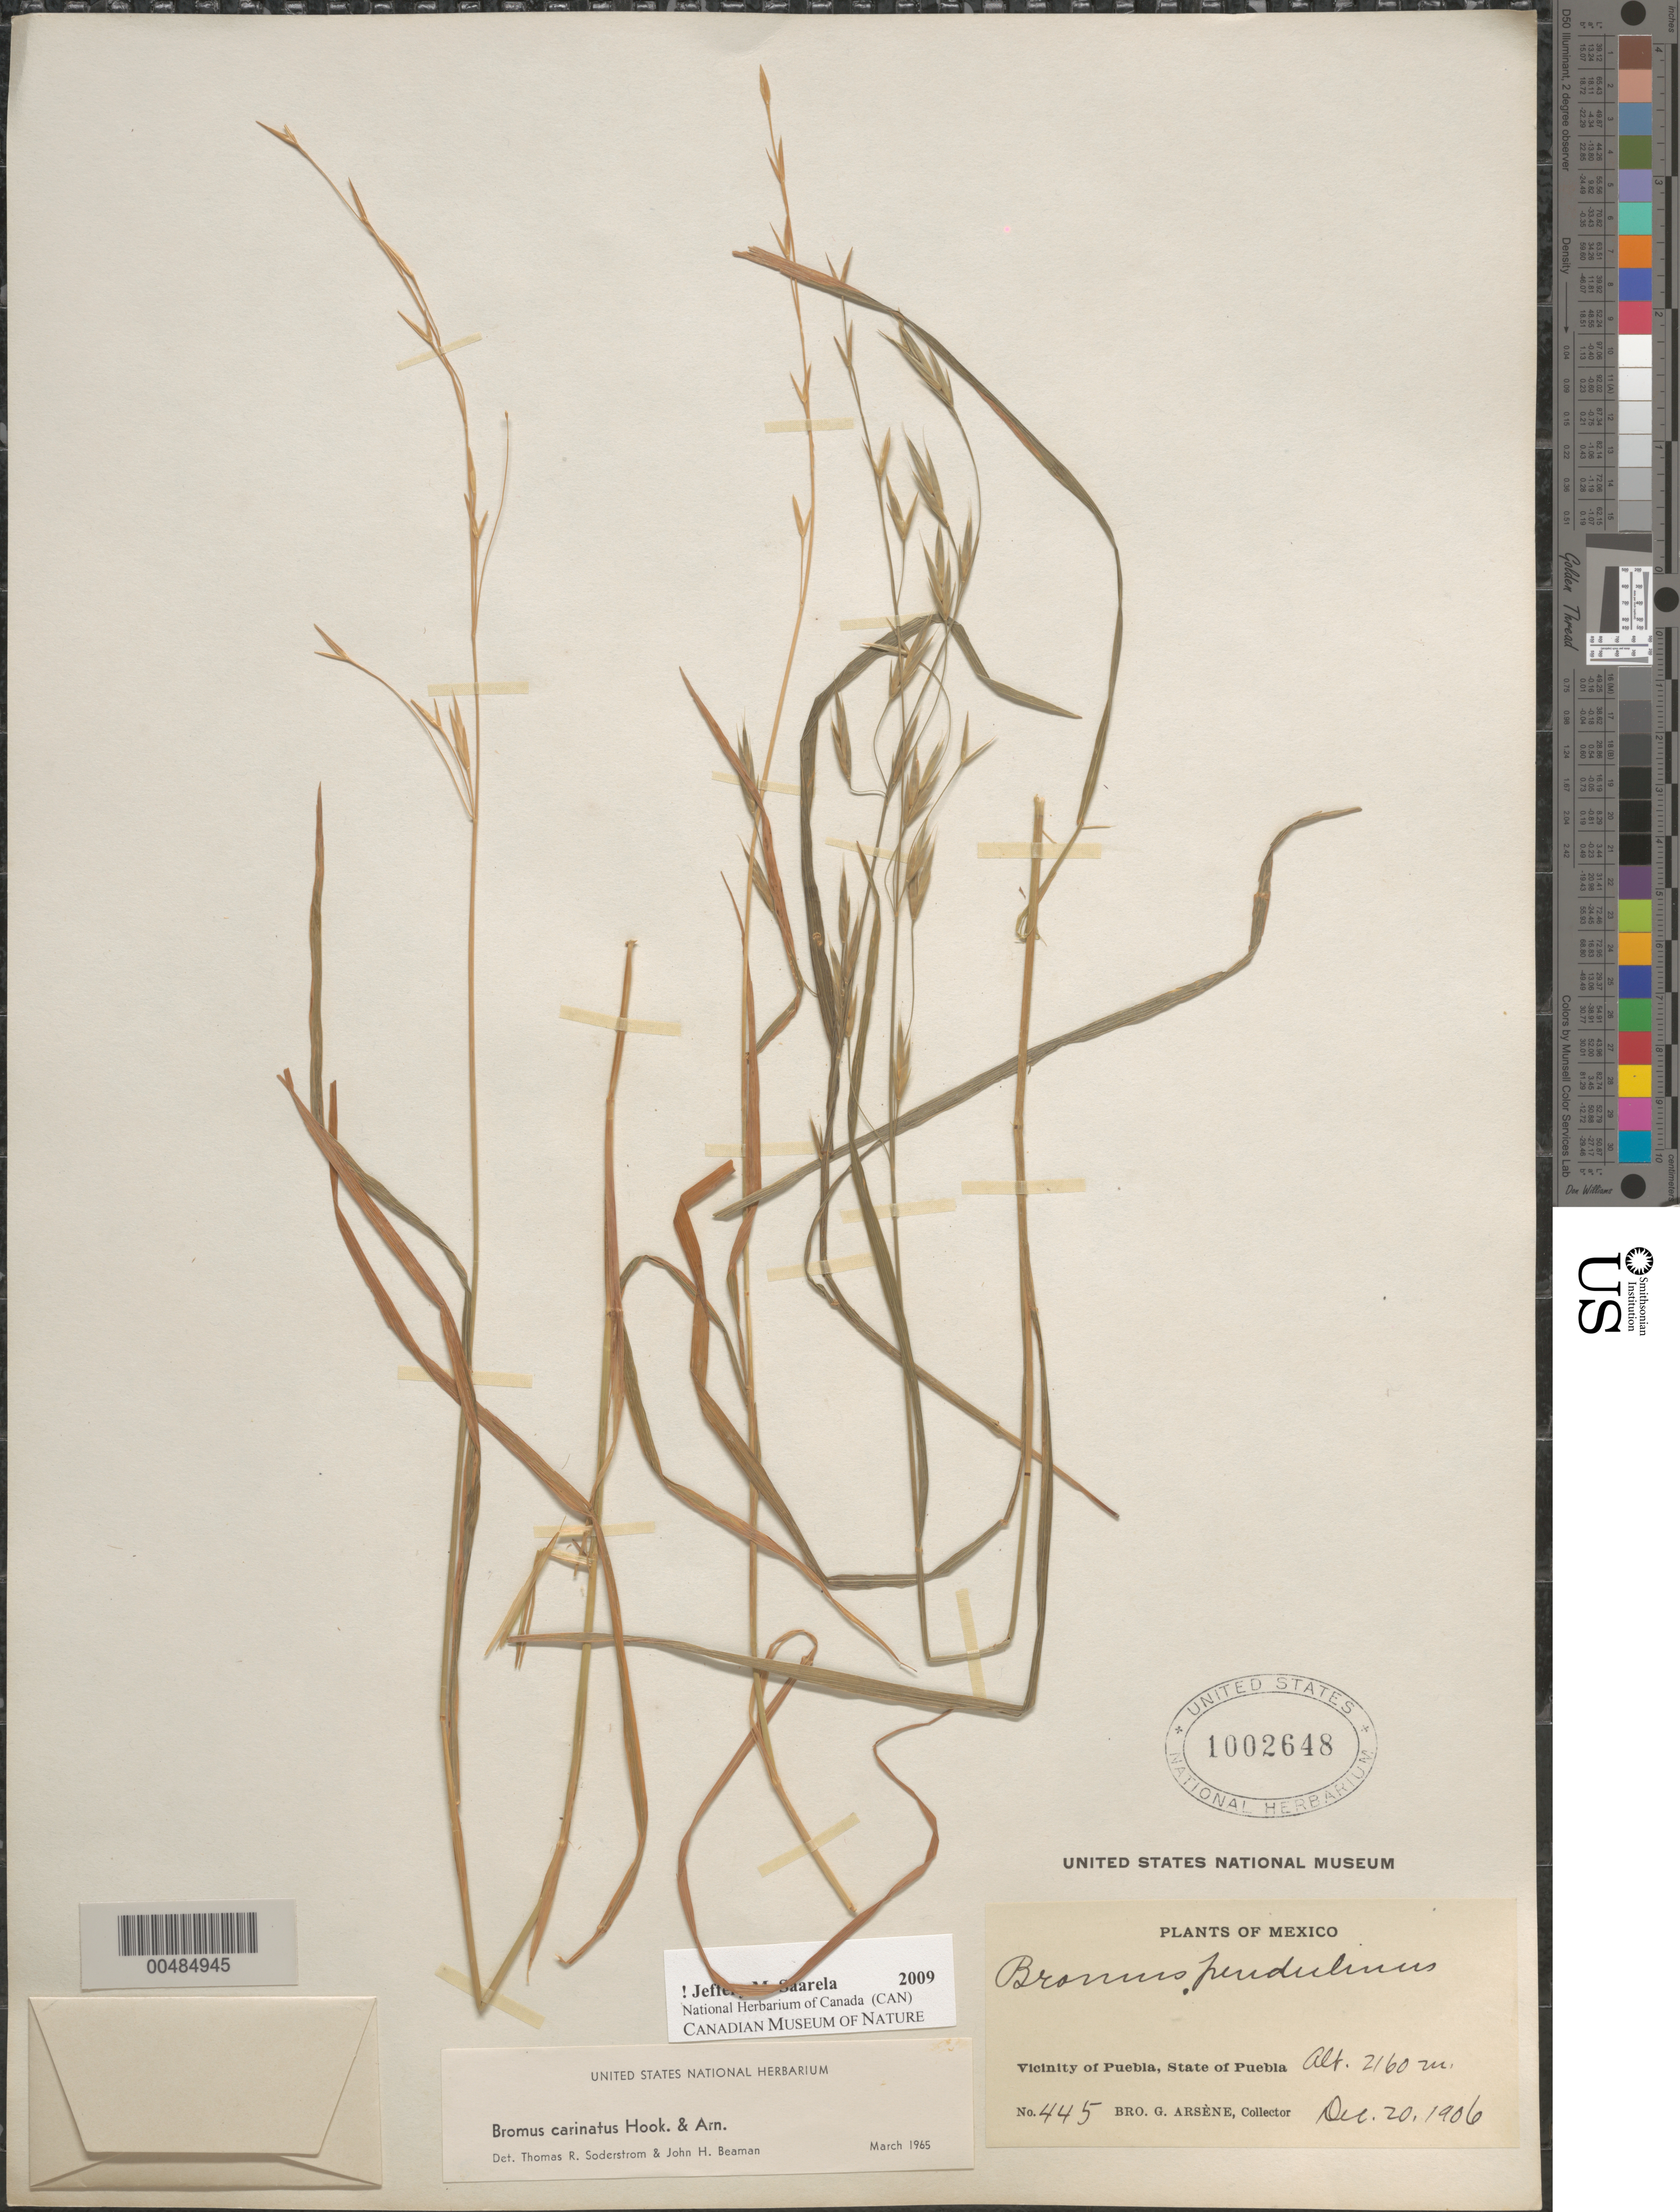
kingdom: Plantae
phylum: Tracheophyta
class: Liliopsida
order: Poales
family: Poaceae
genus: Bromus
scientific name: Bromus carinatus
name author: Hook. & Arn.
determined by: Soderstrom, T. R.; Beaman, J. H.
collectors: Bro. G. Arsène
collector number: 445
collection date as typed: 20 Dec 1906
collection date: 1906-12-20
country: Mexico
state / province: Puebla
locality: Vicinity of Puebla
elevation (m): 2160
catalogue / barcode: US 1002648